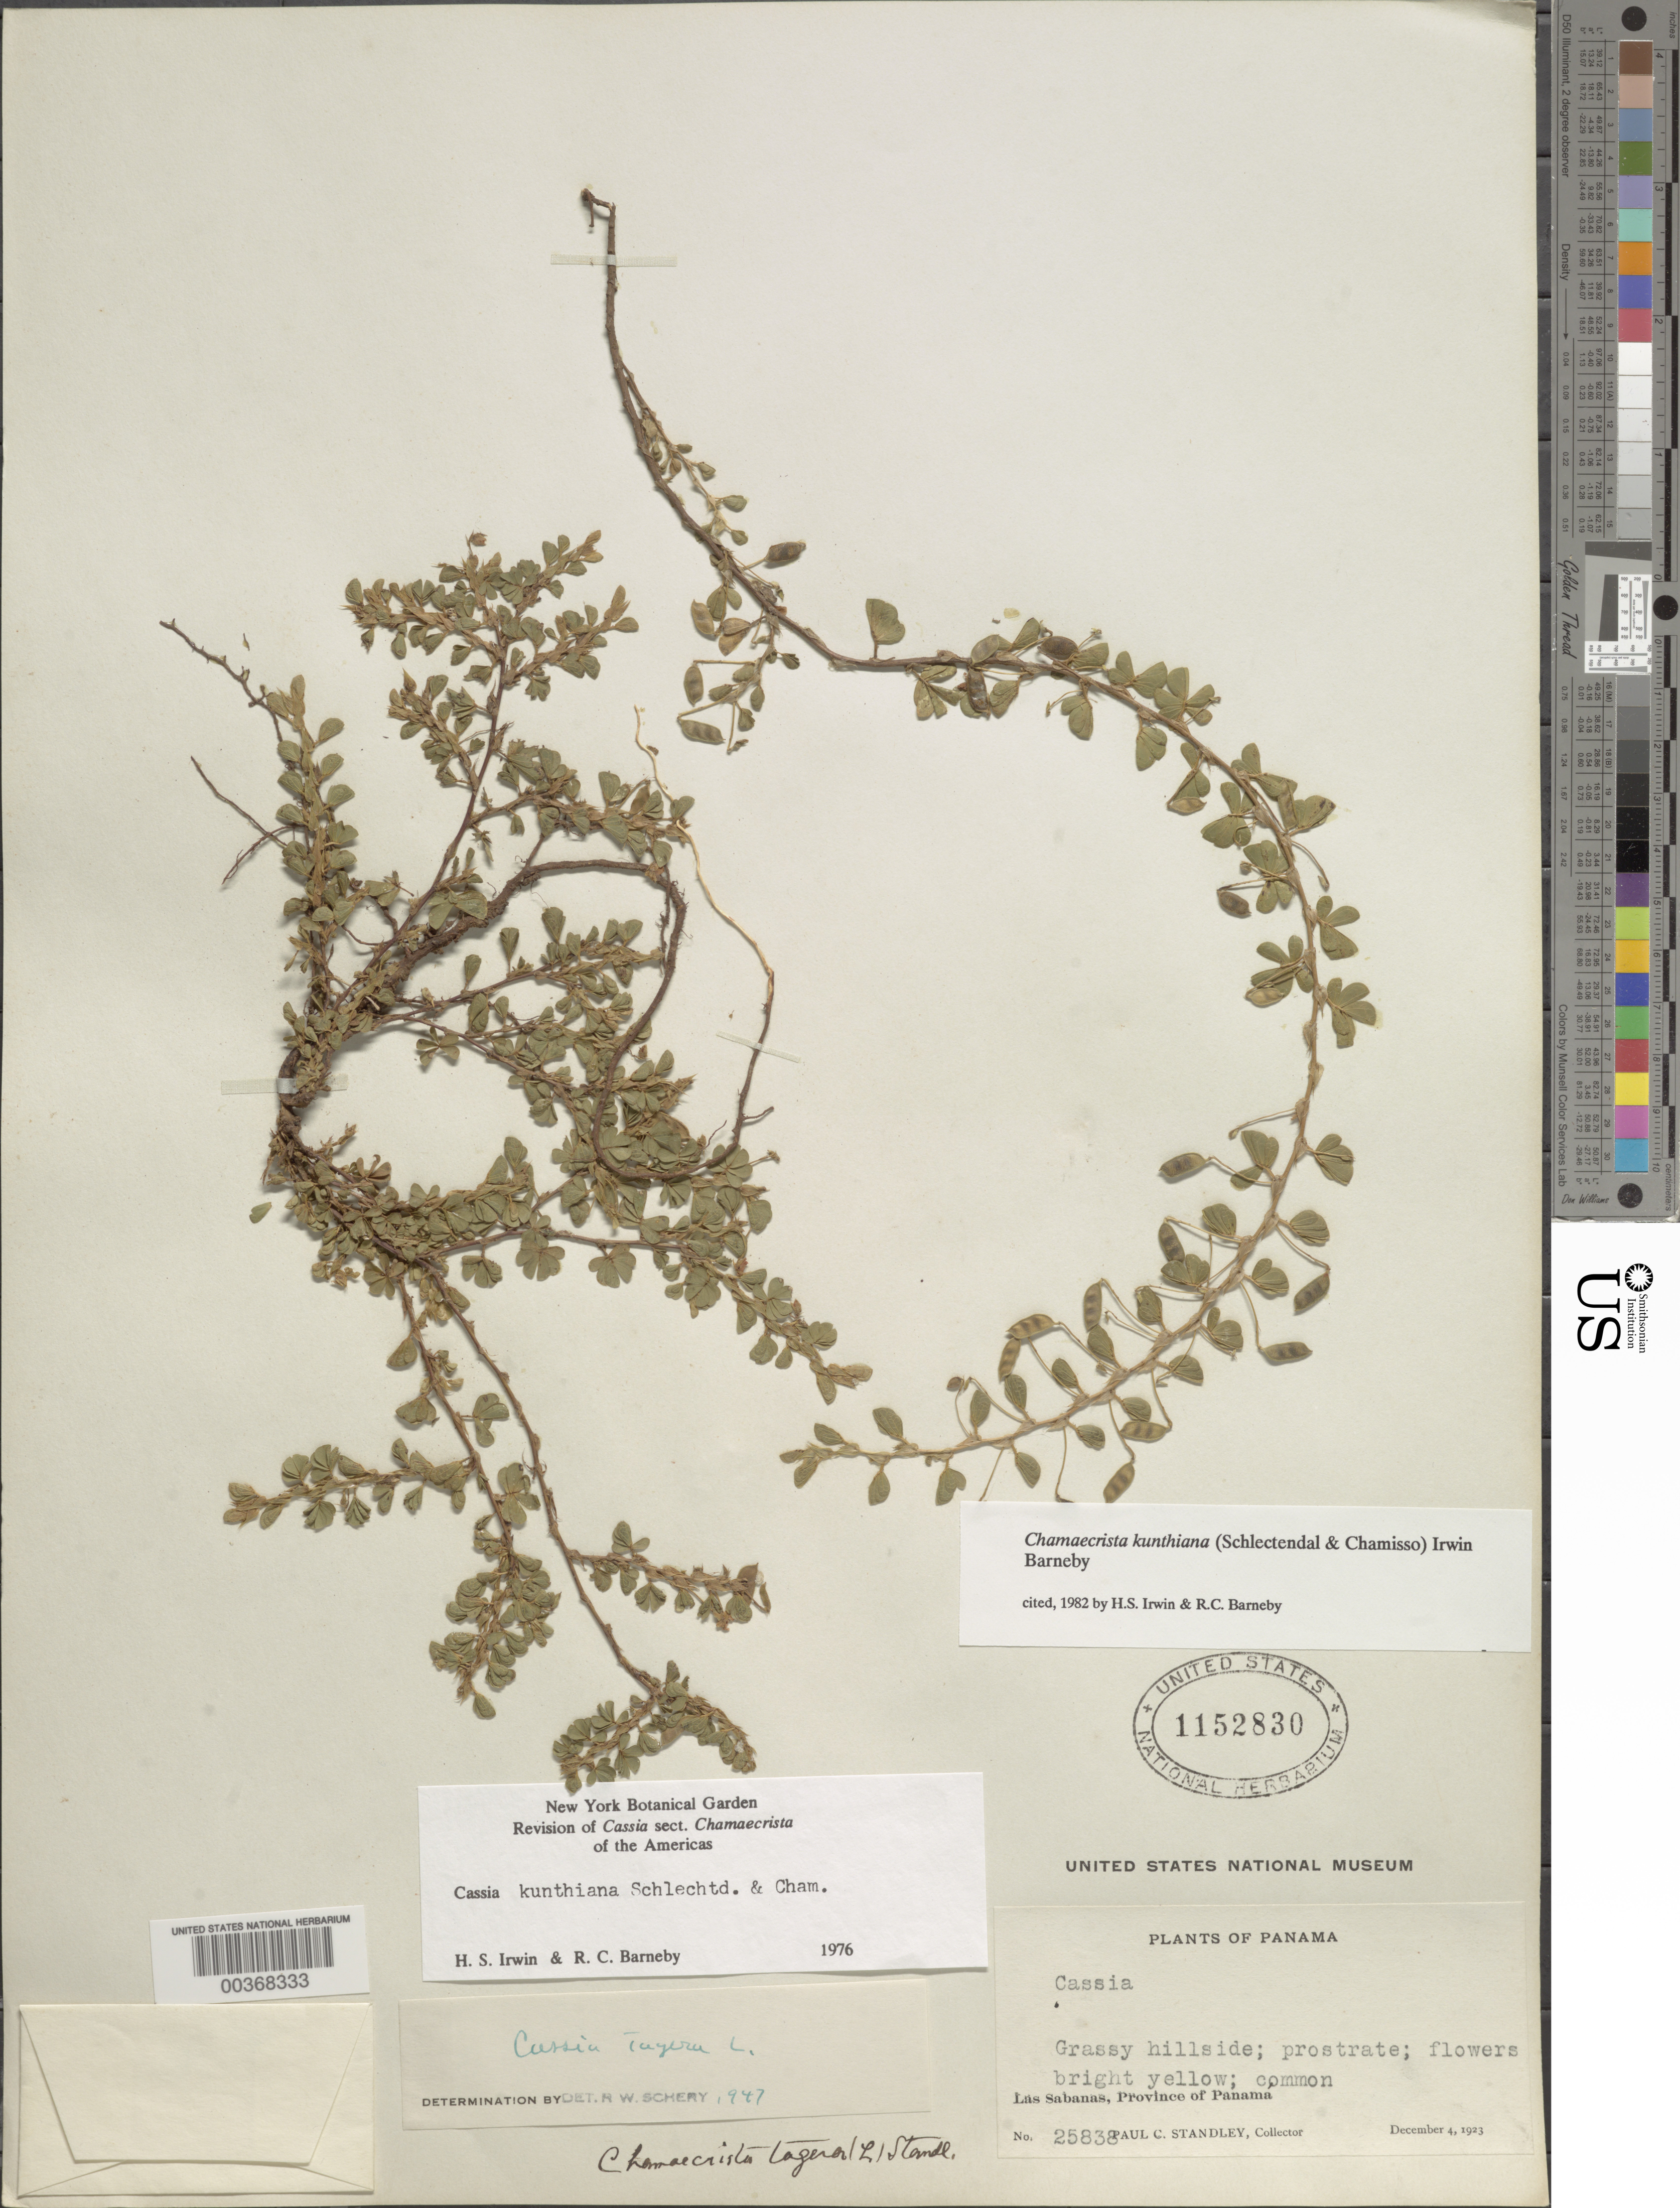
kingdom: Plantae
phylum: Tracheophyta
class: Magnoliopsida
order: Fabales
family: Fabaceae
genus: Chamaecrista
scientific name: Chamaecrista kunthiana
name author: (Schltdl. & Cham.) H.S. Irwin & Barneby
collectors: P. C. Standley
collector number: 25838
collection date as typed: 04 Dec 1923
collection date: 1923-12-04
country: Panama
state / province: Panamá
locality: Las Sabanas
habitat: Grassy hillside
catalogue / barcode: US 1152830